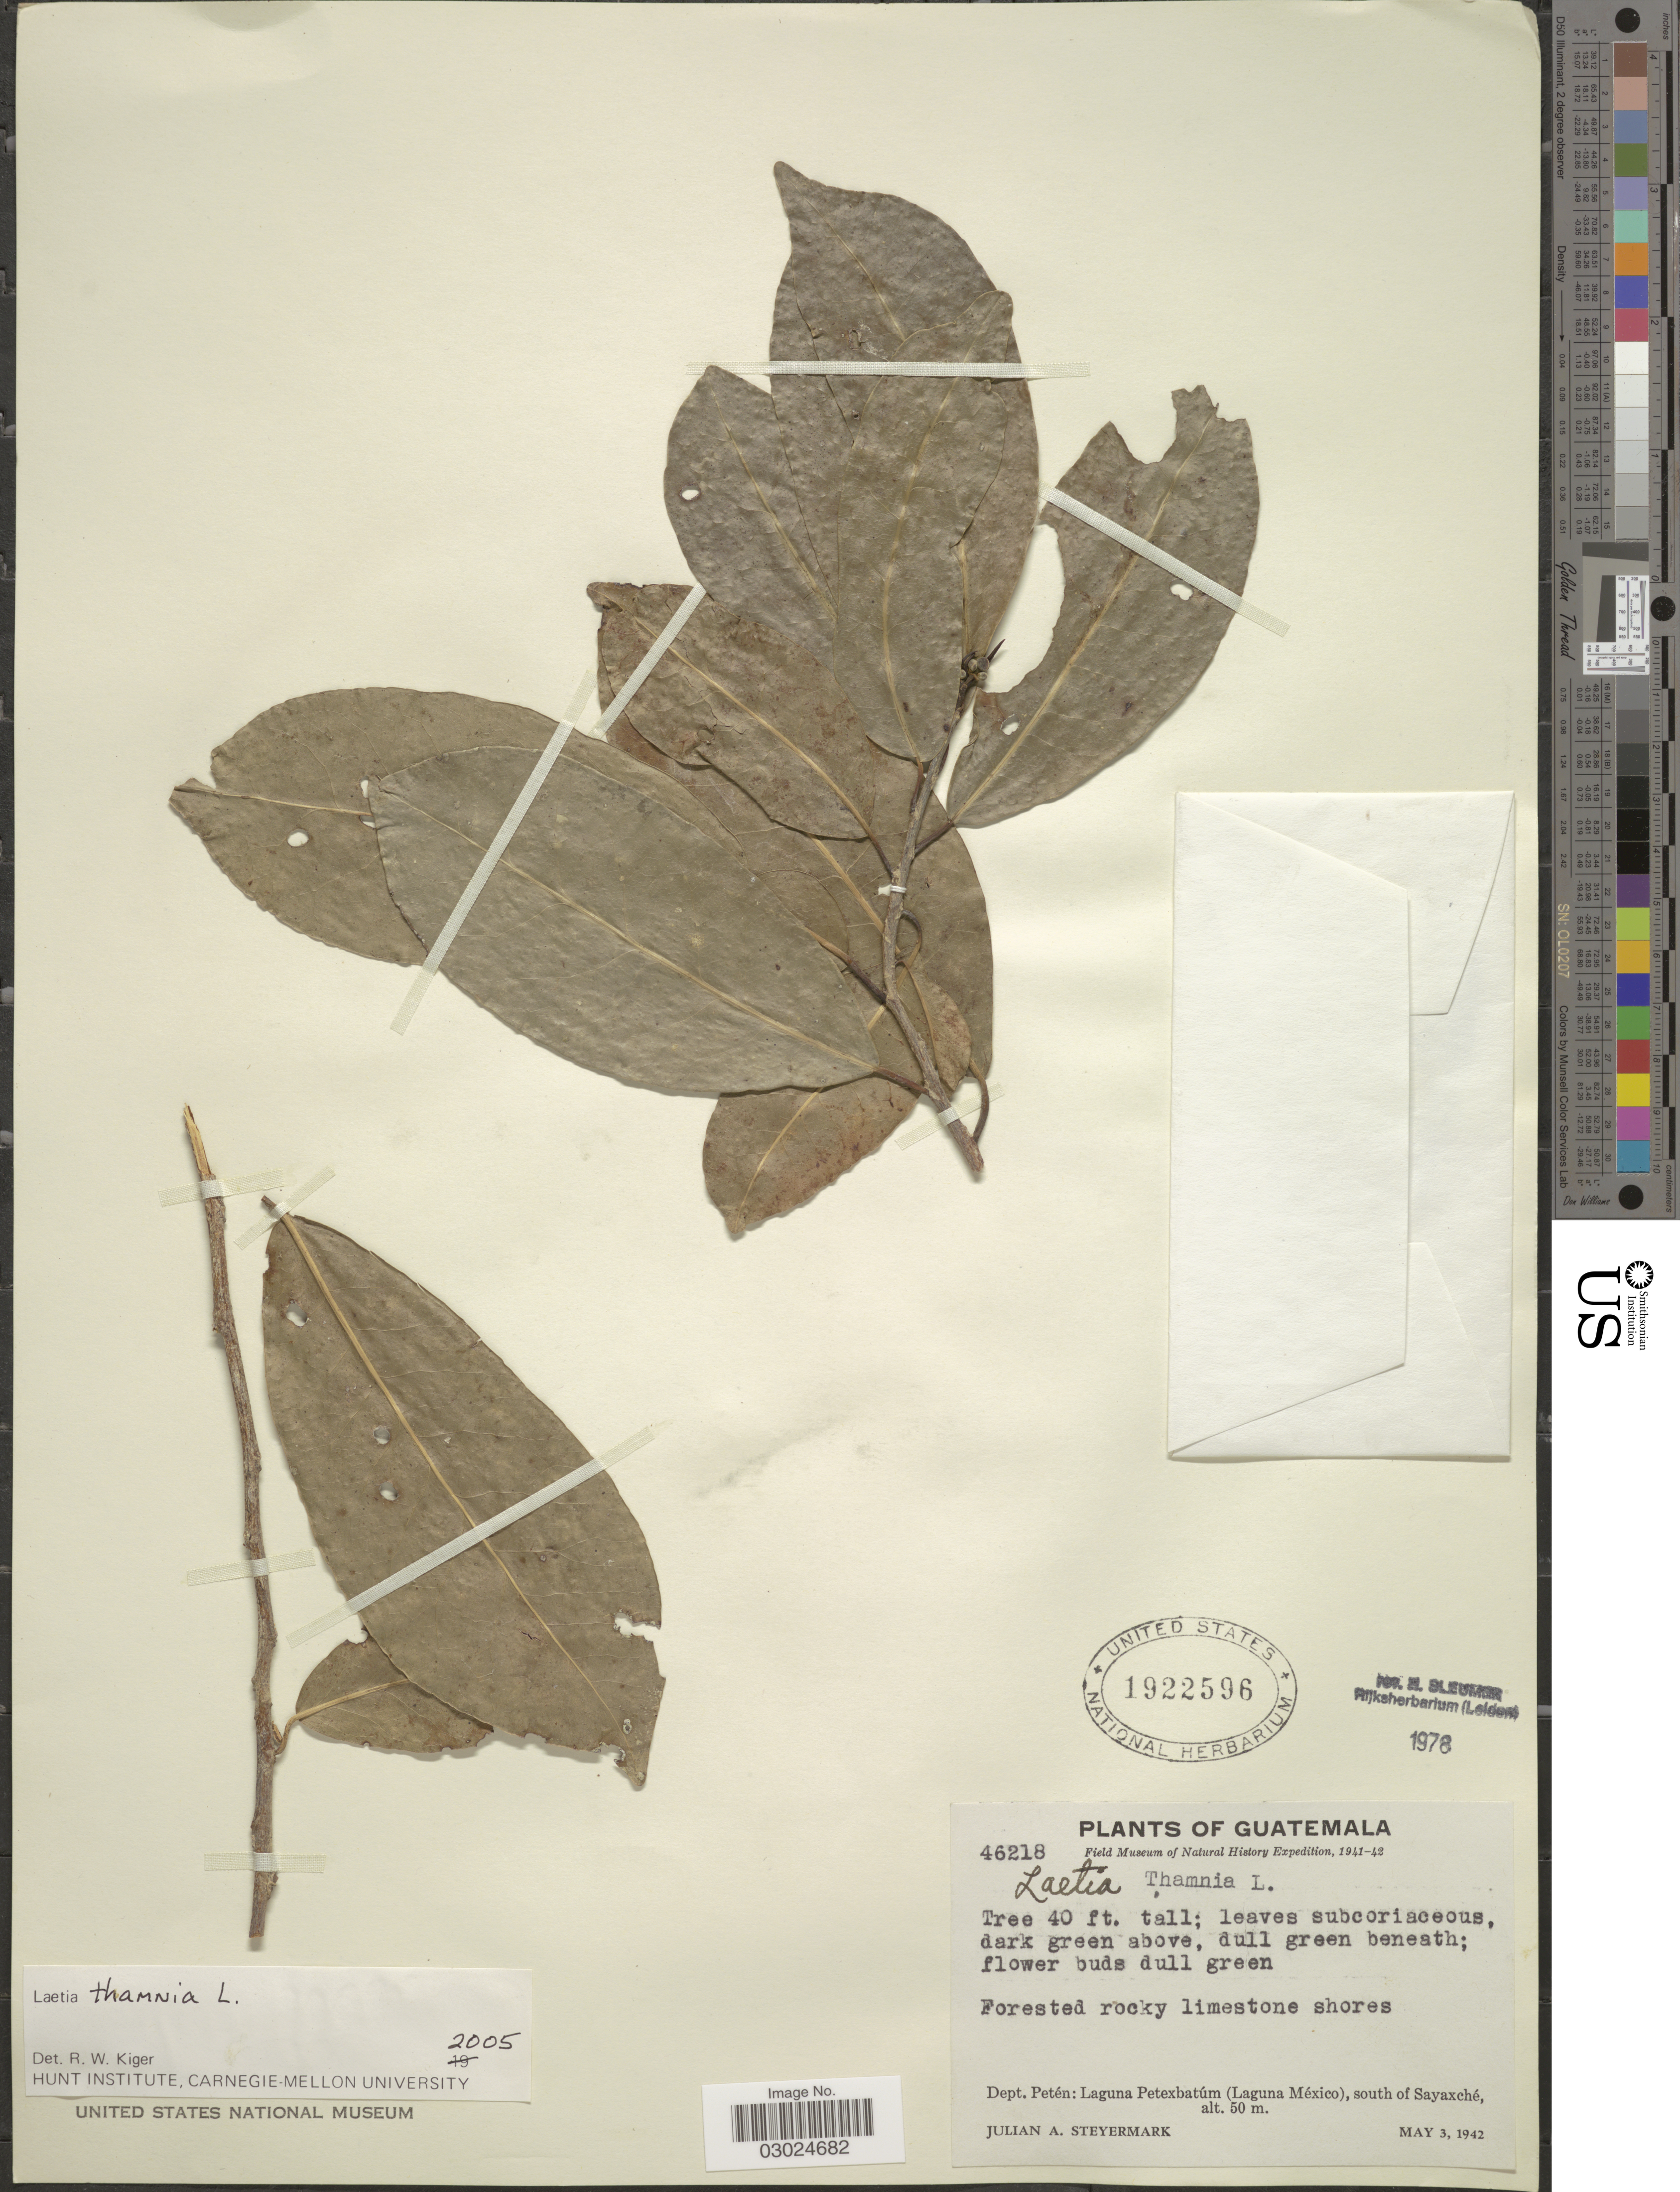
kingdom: Plantae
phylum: Tracheophyta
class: Magnoliopsida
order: Malpighiales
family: Salicaceae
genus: Laetia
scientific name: Laetia thamnia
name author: L.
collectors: J. Steyermark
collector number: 46218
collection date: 1942-05-03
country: Guatemala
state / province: El Petén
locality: Dept. Petén: Laguna Petexbatúm (Laguna México), south of Sayaxché.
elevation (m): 50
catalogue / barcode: US 1922596